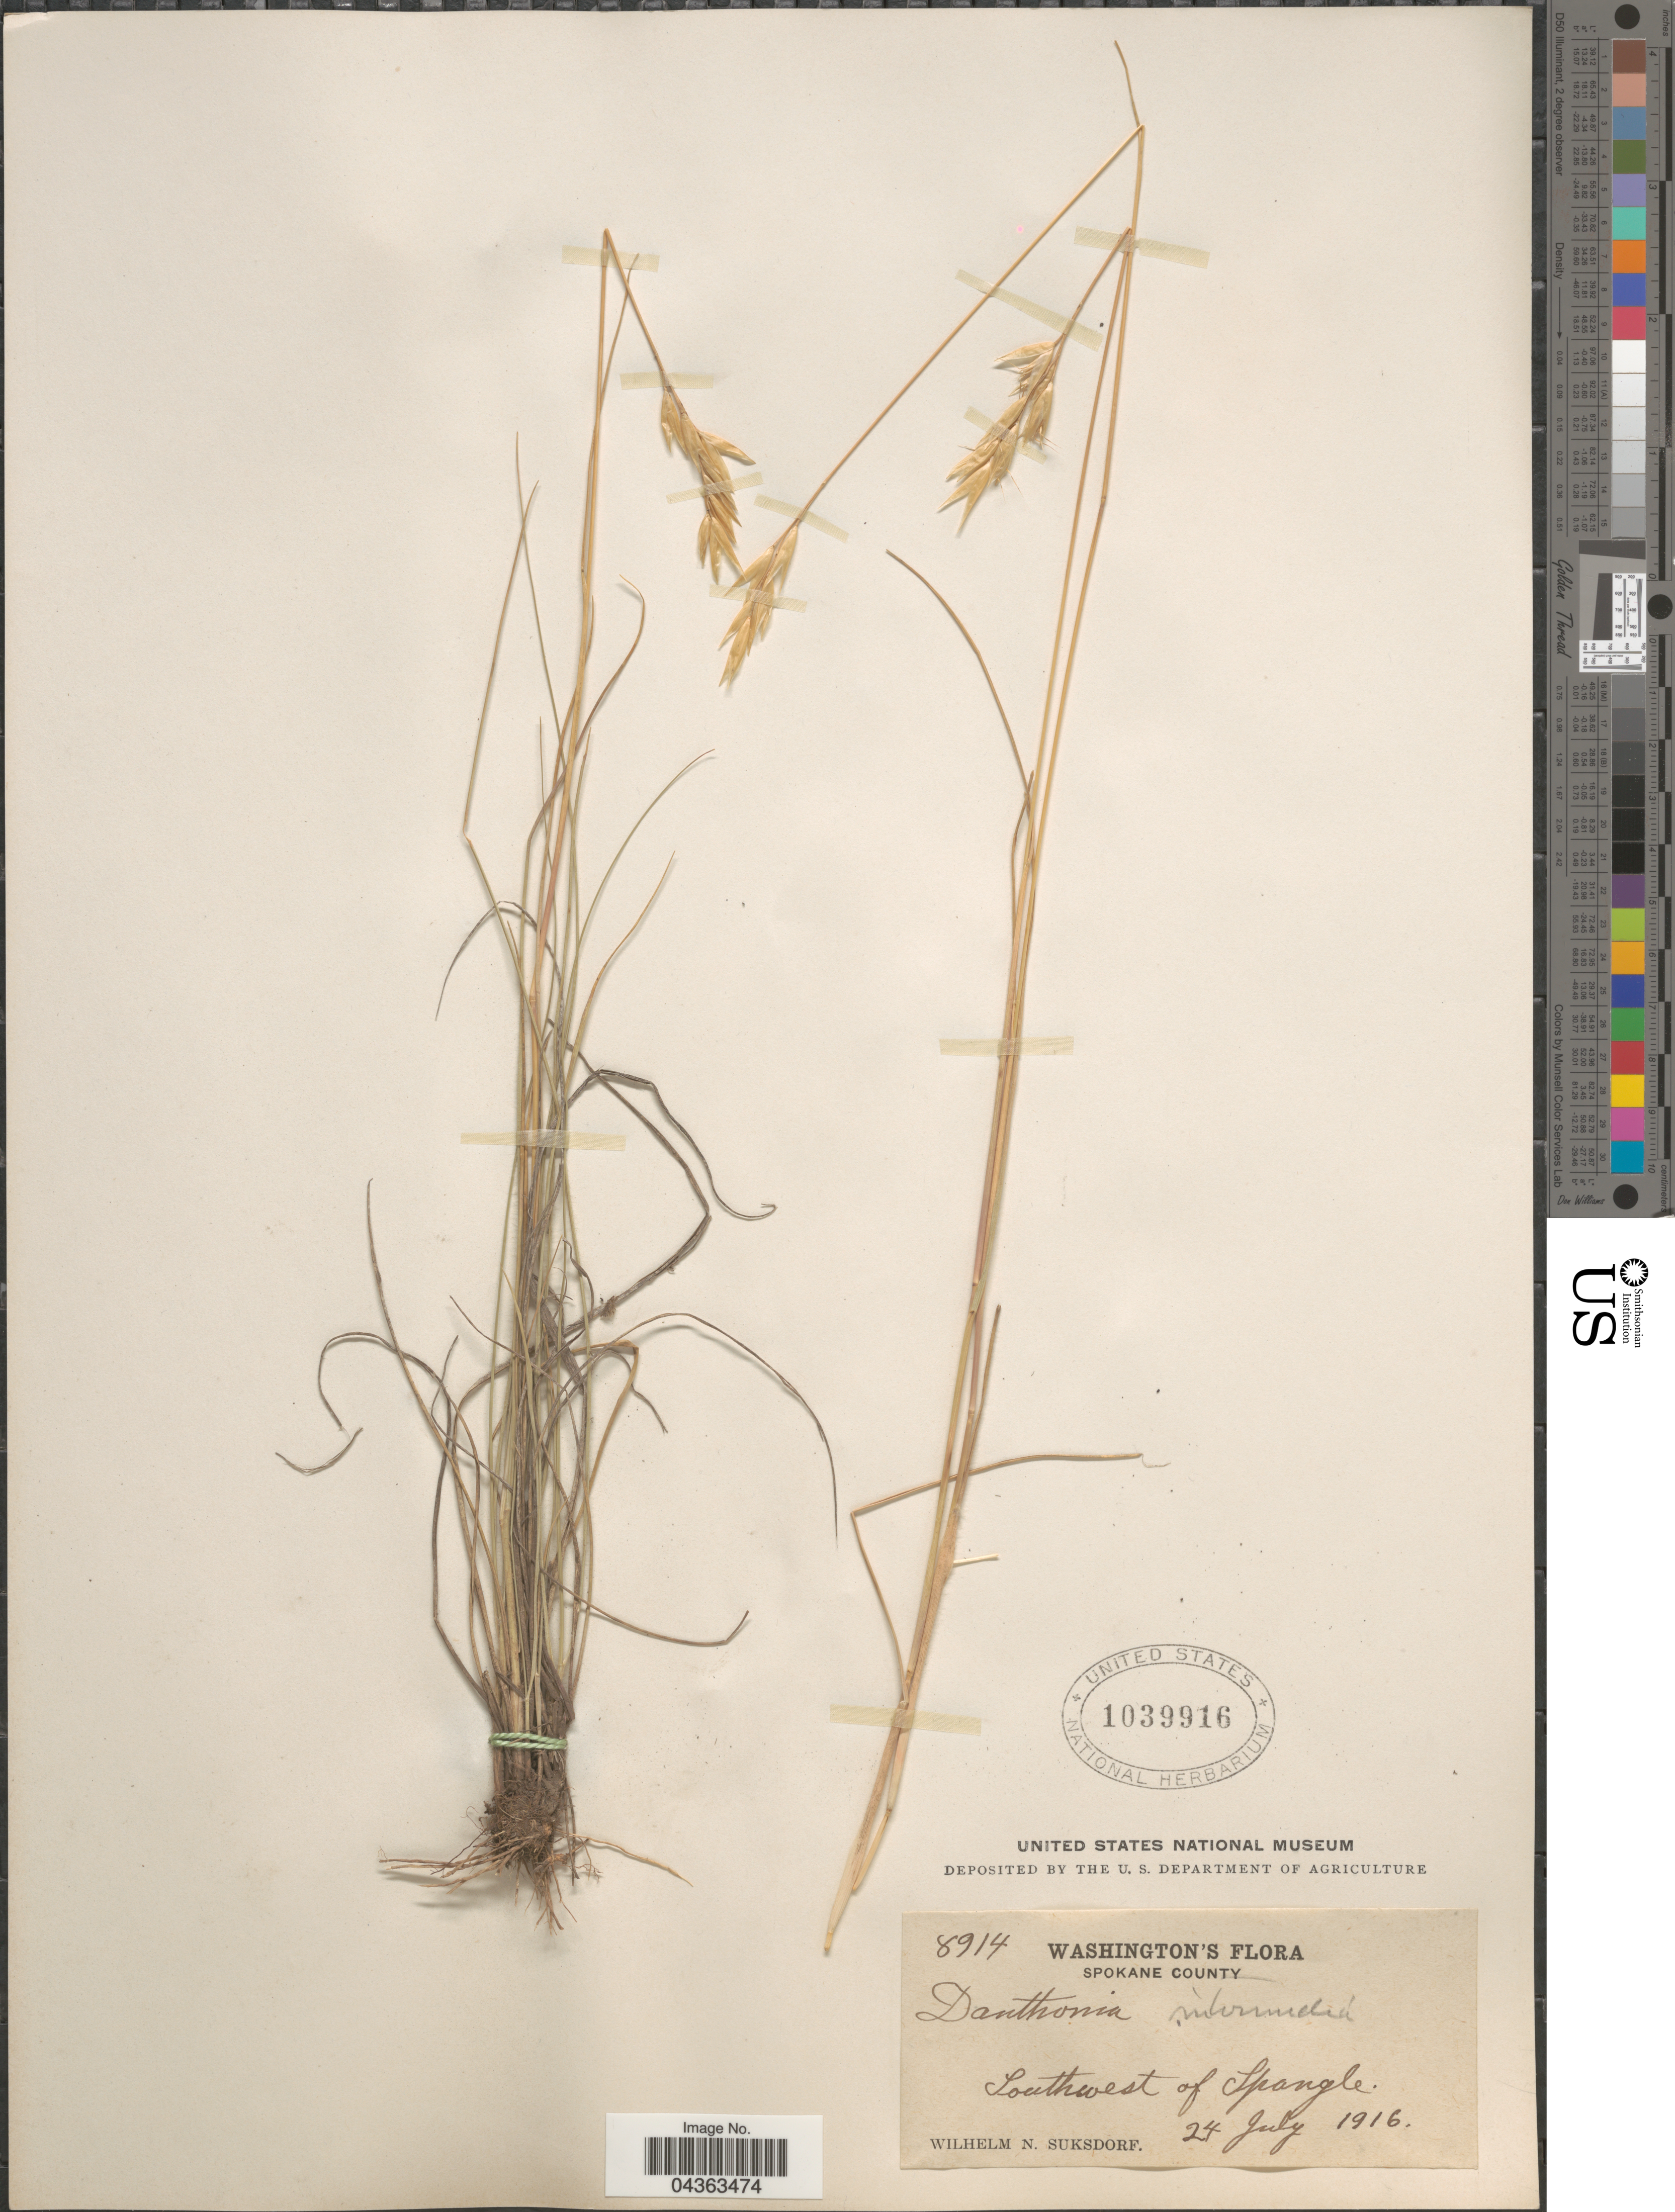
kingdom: Plantae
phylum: Tracheophyta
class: Liliopsida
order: Poales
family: Poaceae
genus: Danthonia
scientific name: Danthonia intermedia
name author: Vasey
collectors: W. N. Suksdorf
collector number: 8914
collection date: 1916-07-24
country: United States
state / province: Washington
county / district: Spokane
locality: Spokane County. Southwest of Spangle.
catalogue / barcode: US 1039916